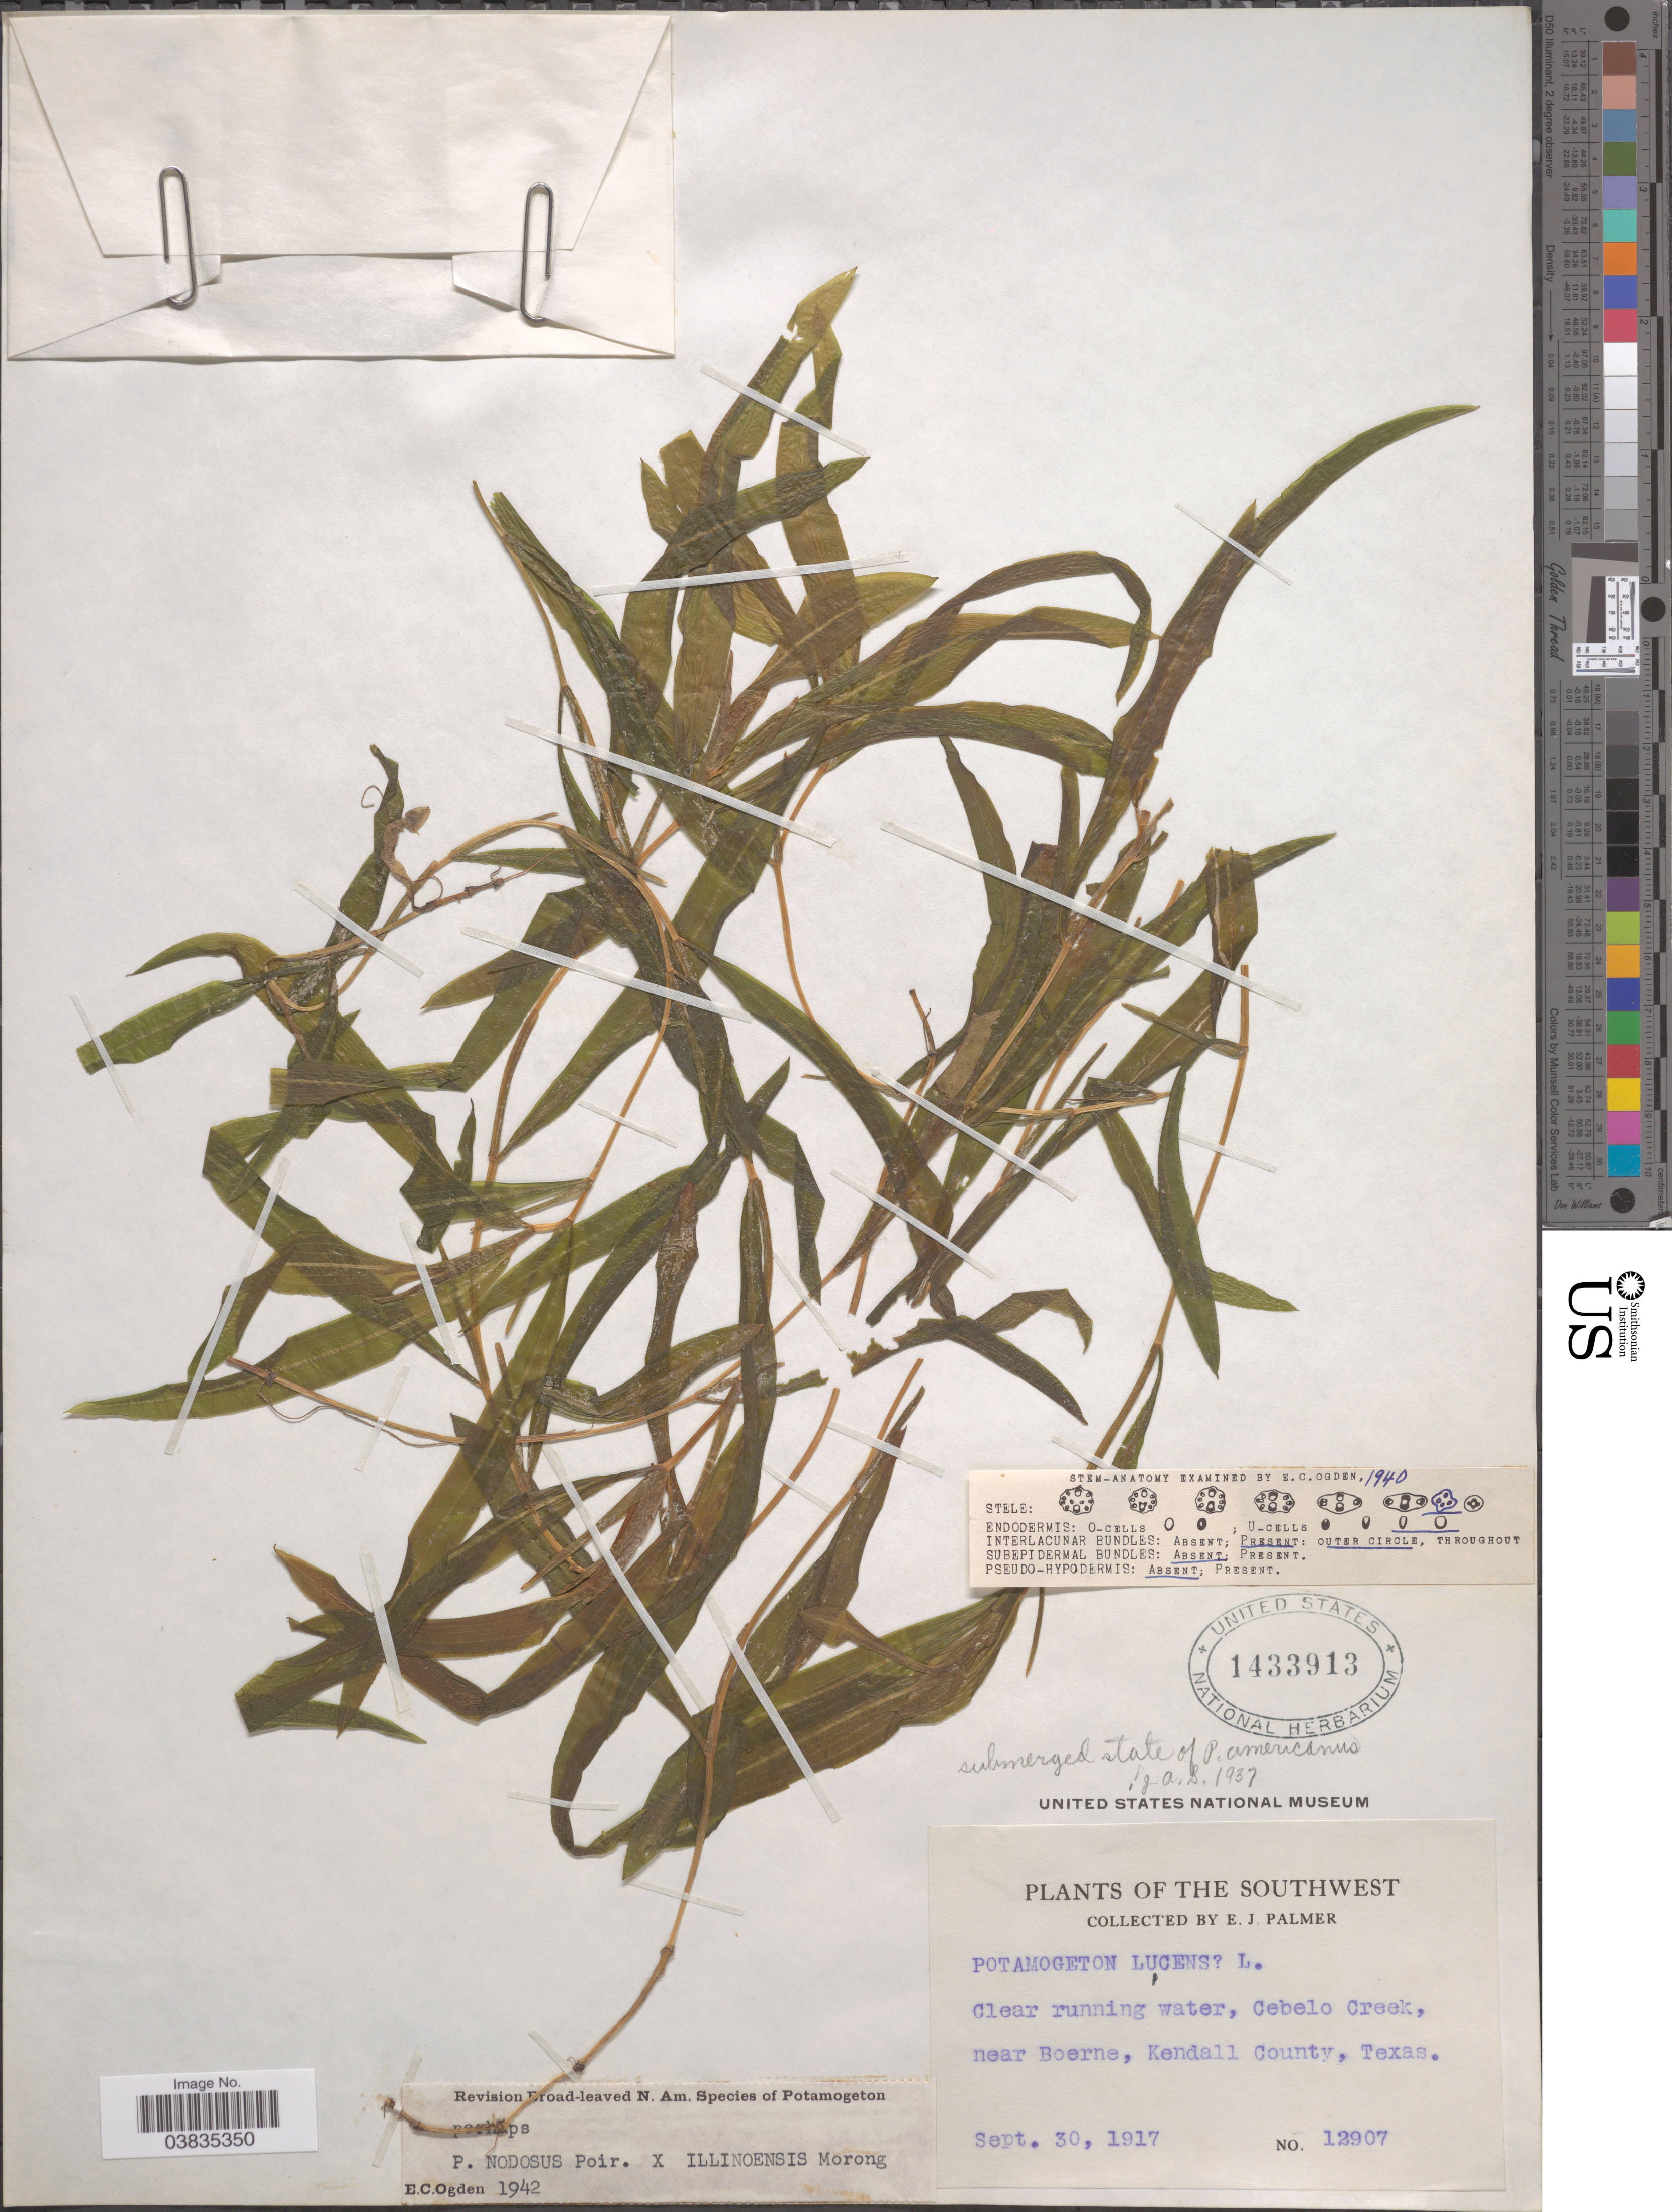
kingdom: Plantae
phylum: Tracheophyta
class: Liliopsida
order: Alismatales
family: Potamogetonaceae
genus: Potamogeton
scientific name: Potamogeton nodosus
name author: Poir.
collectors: E. J. Palmer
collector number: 12907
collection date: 1917-09-30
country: United States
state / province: Texas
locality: The Southwest. Cebelo Creek, near Boerne, Kendall County.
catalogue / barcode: US 1433913